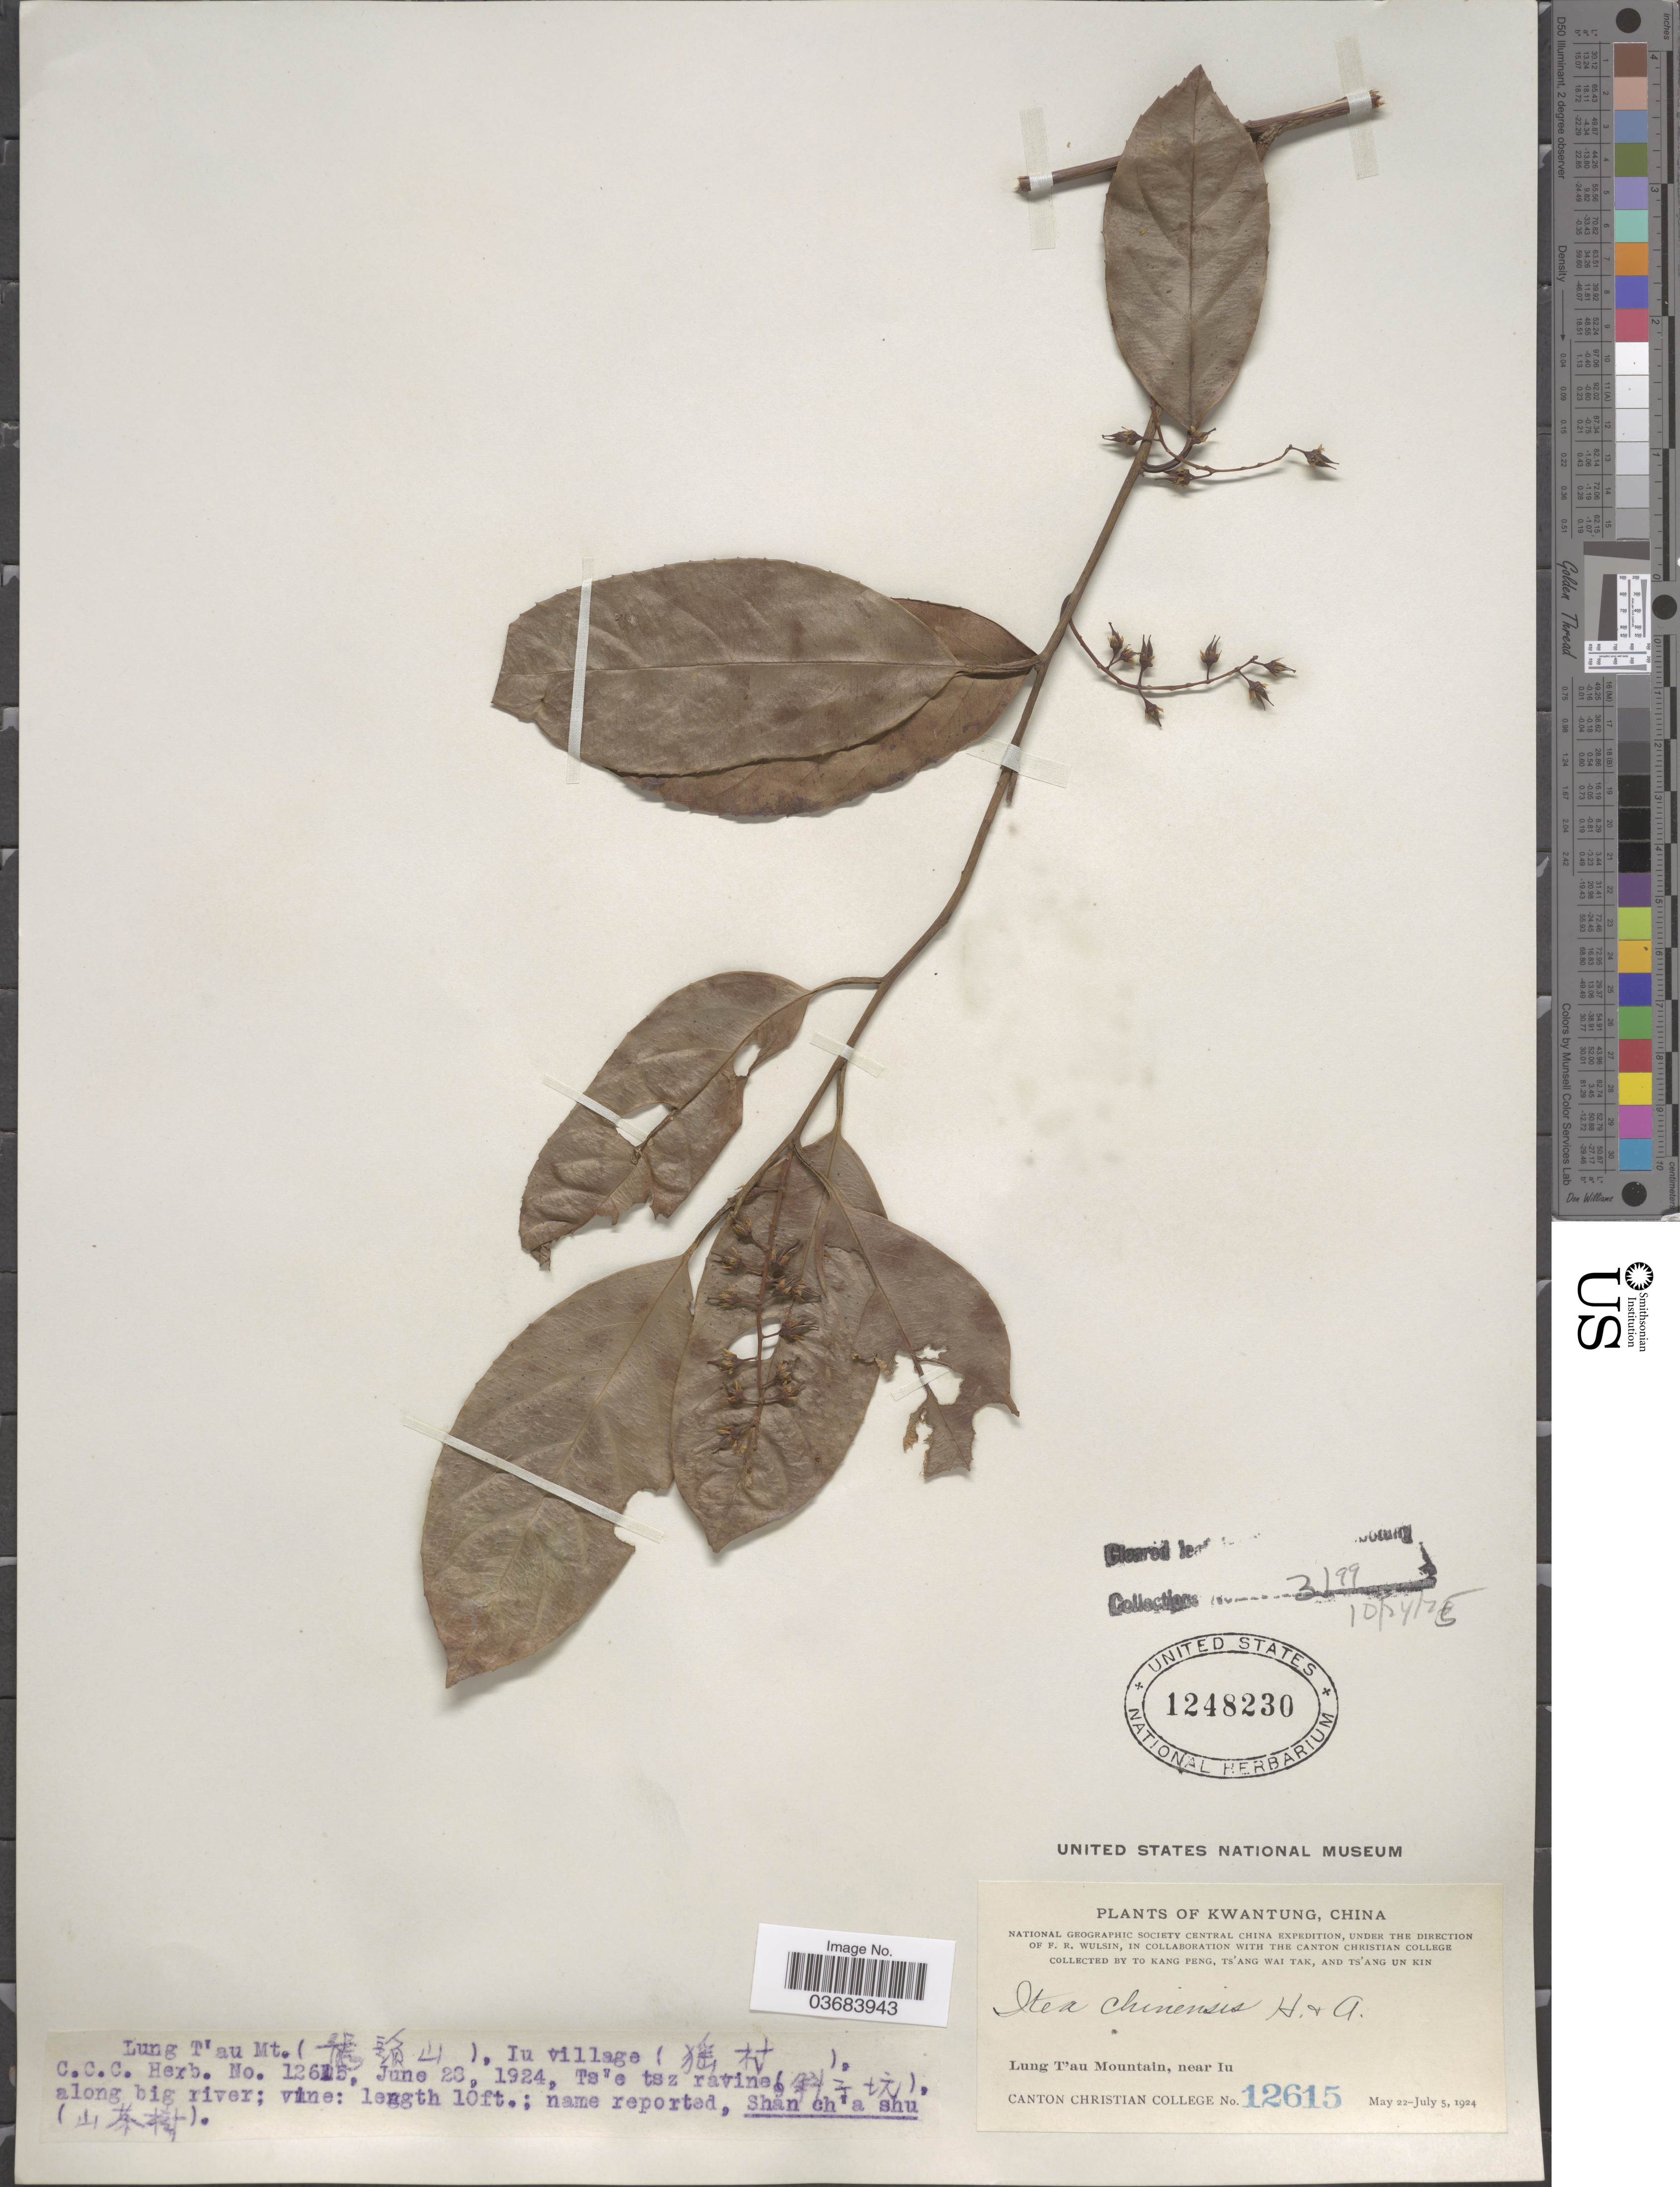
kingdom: Plantae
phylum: Tracheophyta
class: Magnoliopsida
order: Saxifragales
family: Iteaceae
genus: Itea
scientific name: Itea chinensis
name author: W. Hook. & H.J. Arn.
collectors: T. K. Peng, W. T. Tsang & Ts' Ang Un Kin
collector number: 12615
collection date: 1924-06-23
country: China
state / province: Guangdong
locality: Kwantung. National Geographic Society Central China Expedition. Lung T'su Mountain (C), near Iu village (X).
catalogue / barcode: US 1248230